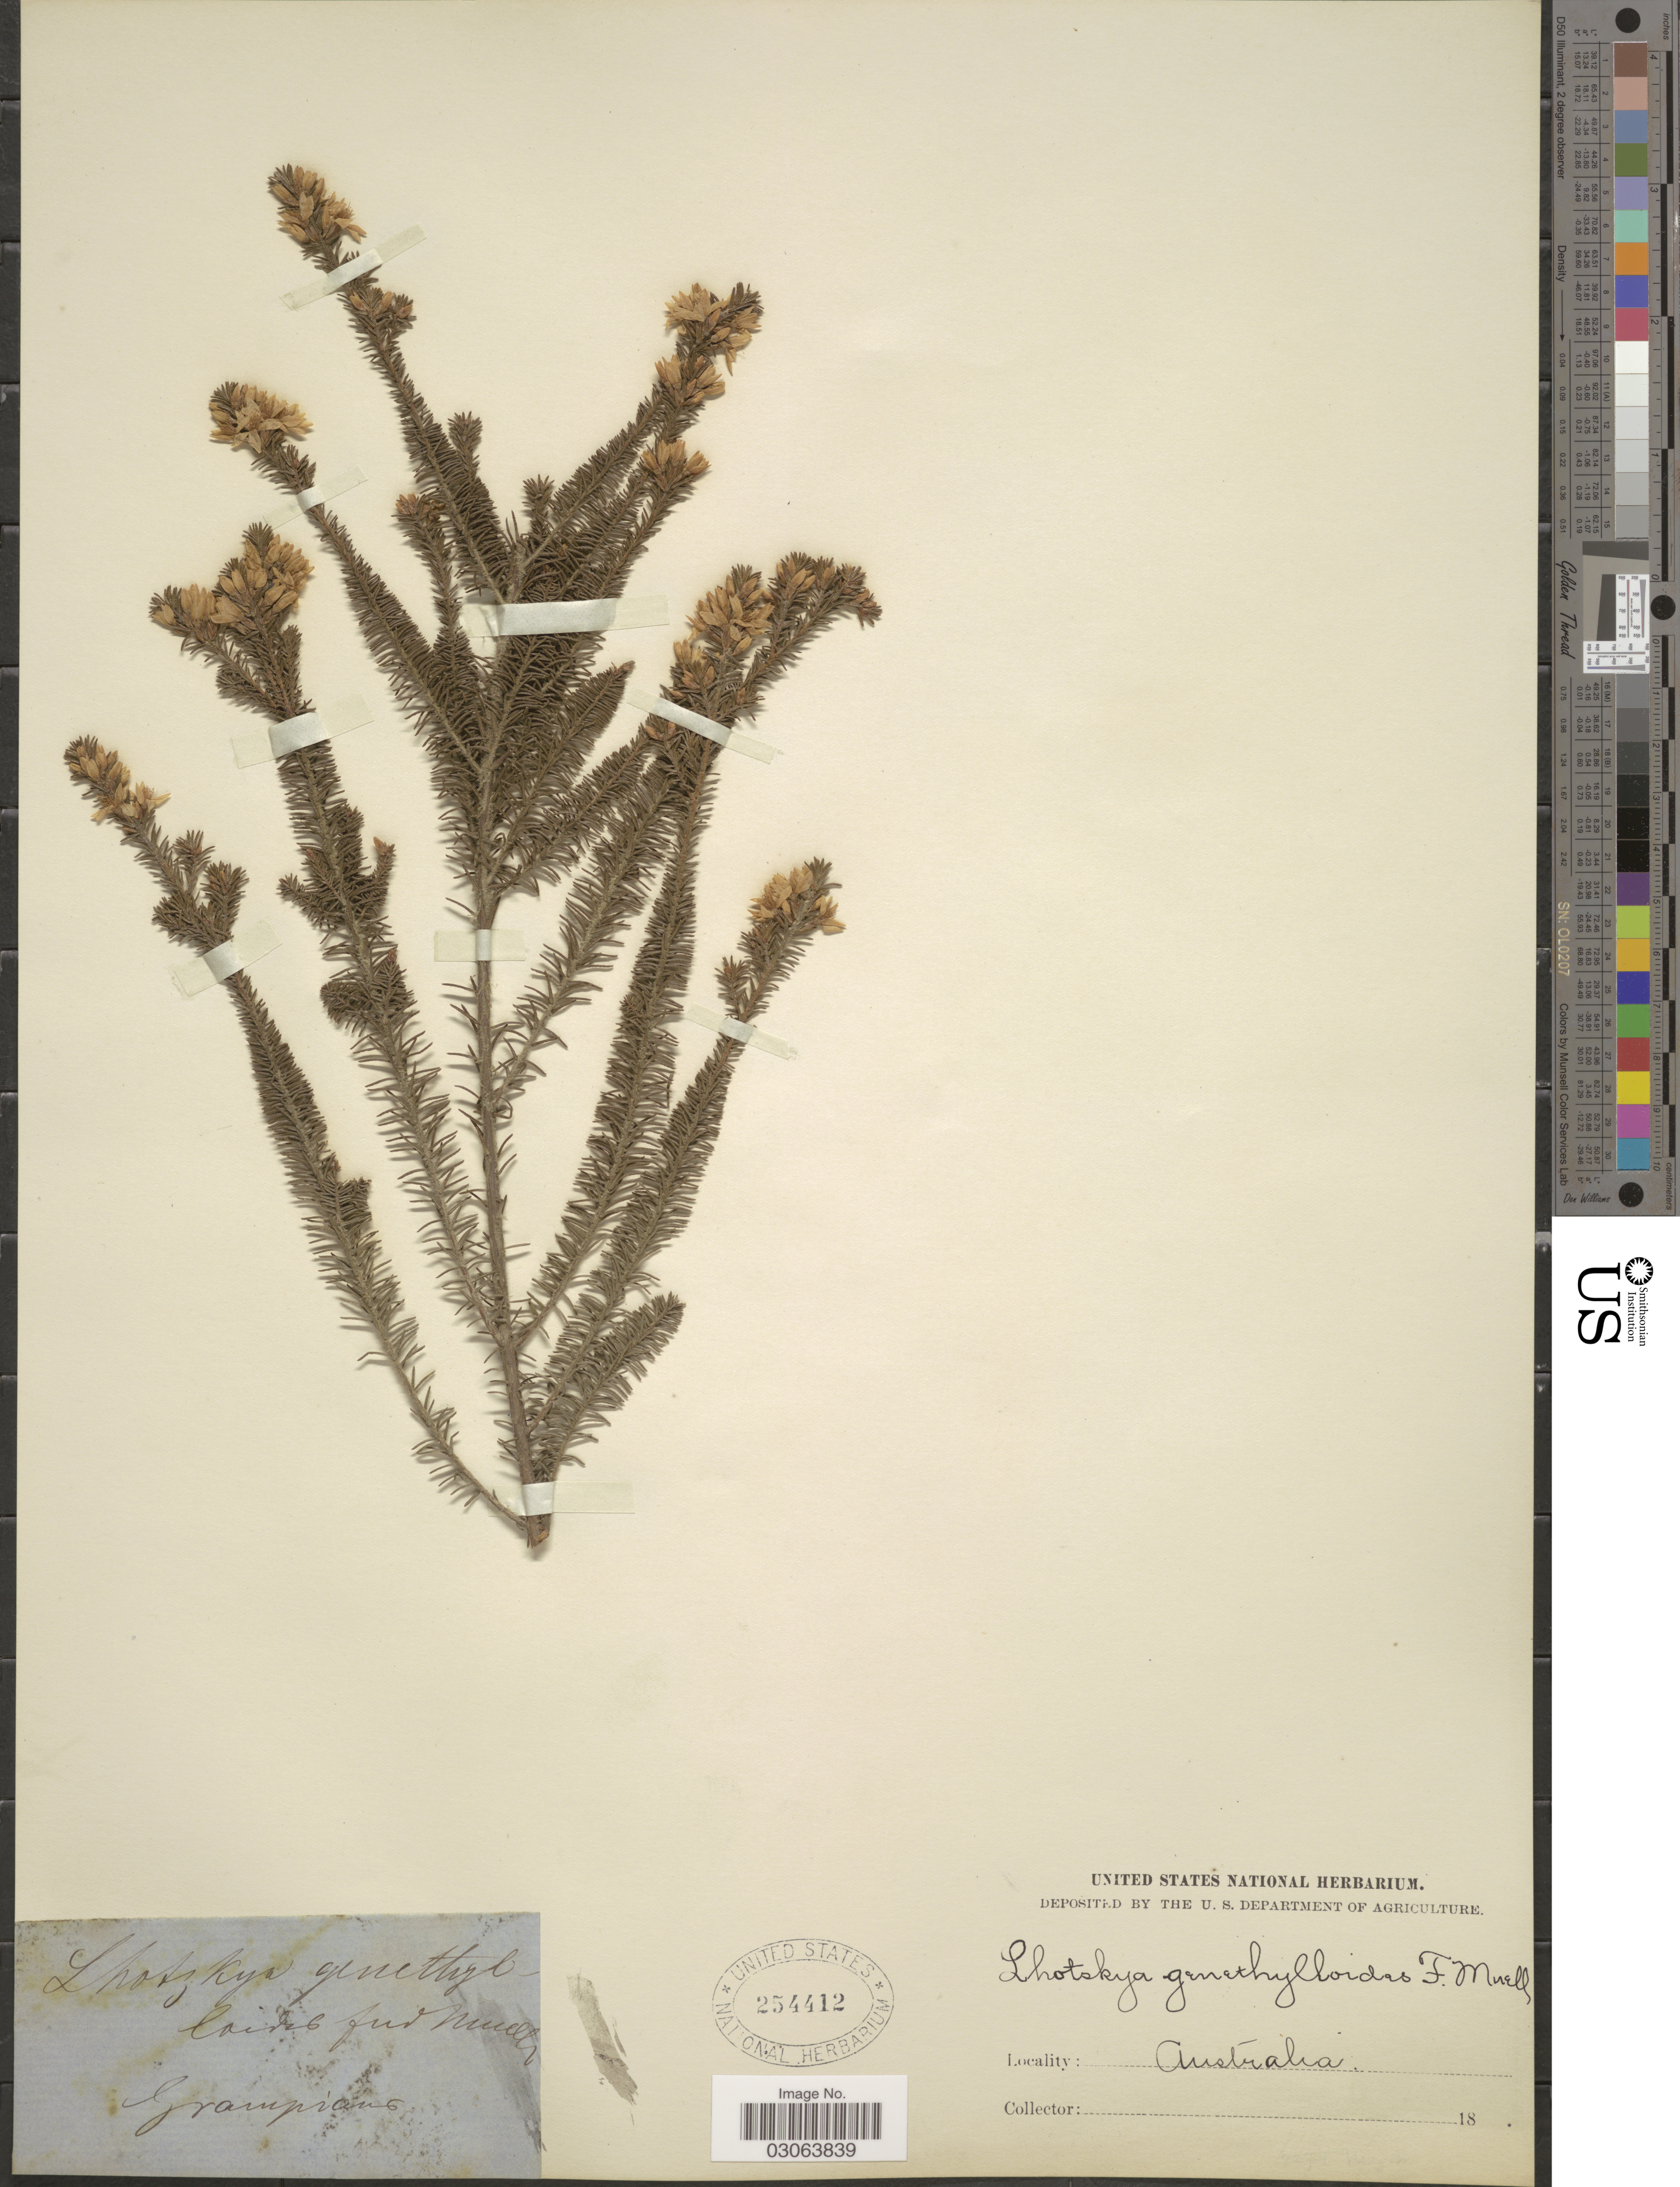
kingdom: Plantae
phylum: Tracheophyta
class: Magnoliopsida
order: Myrtales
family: Myrtaceae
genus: Calytrix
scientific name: Calytrix alpestris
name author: Court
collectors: ex herb. United States National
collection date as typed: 18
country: Australia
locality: Grampians.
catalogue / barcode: US 254412